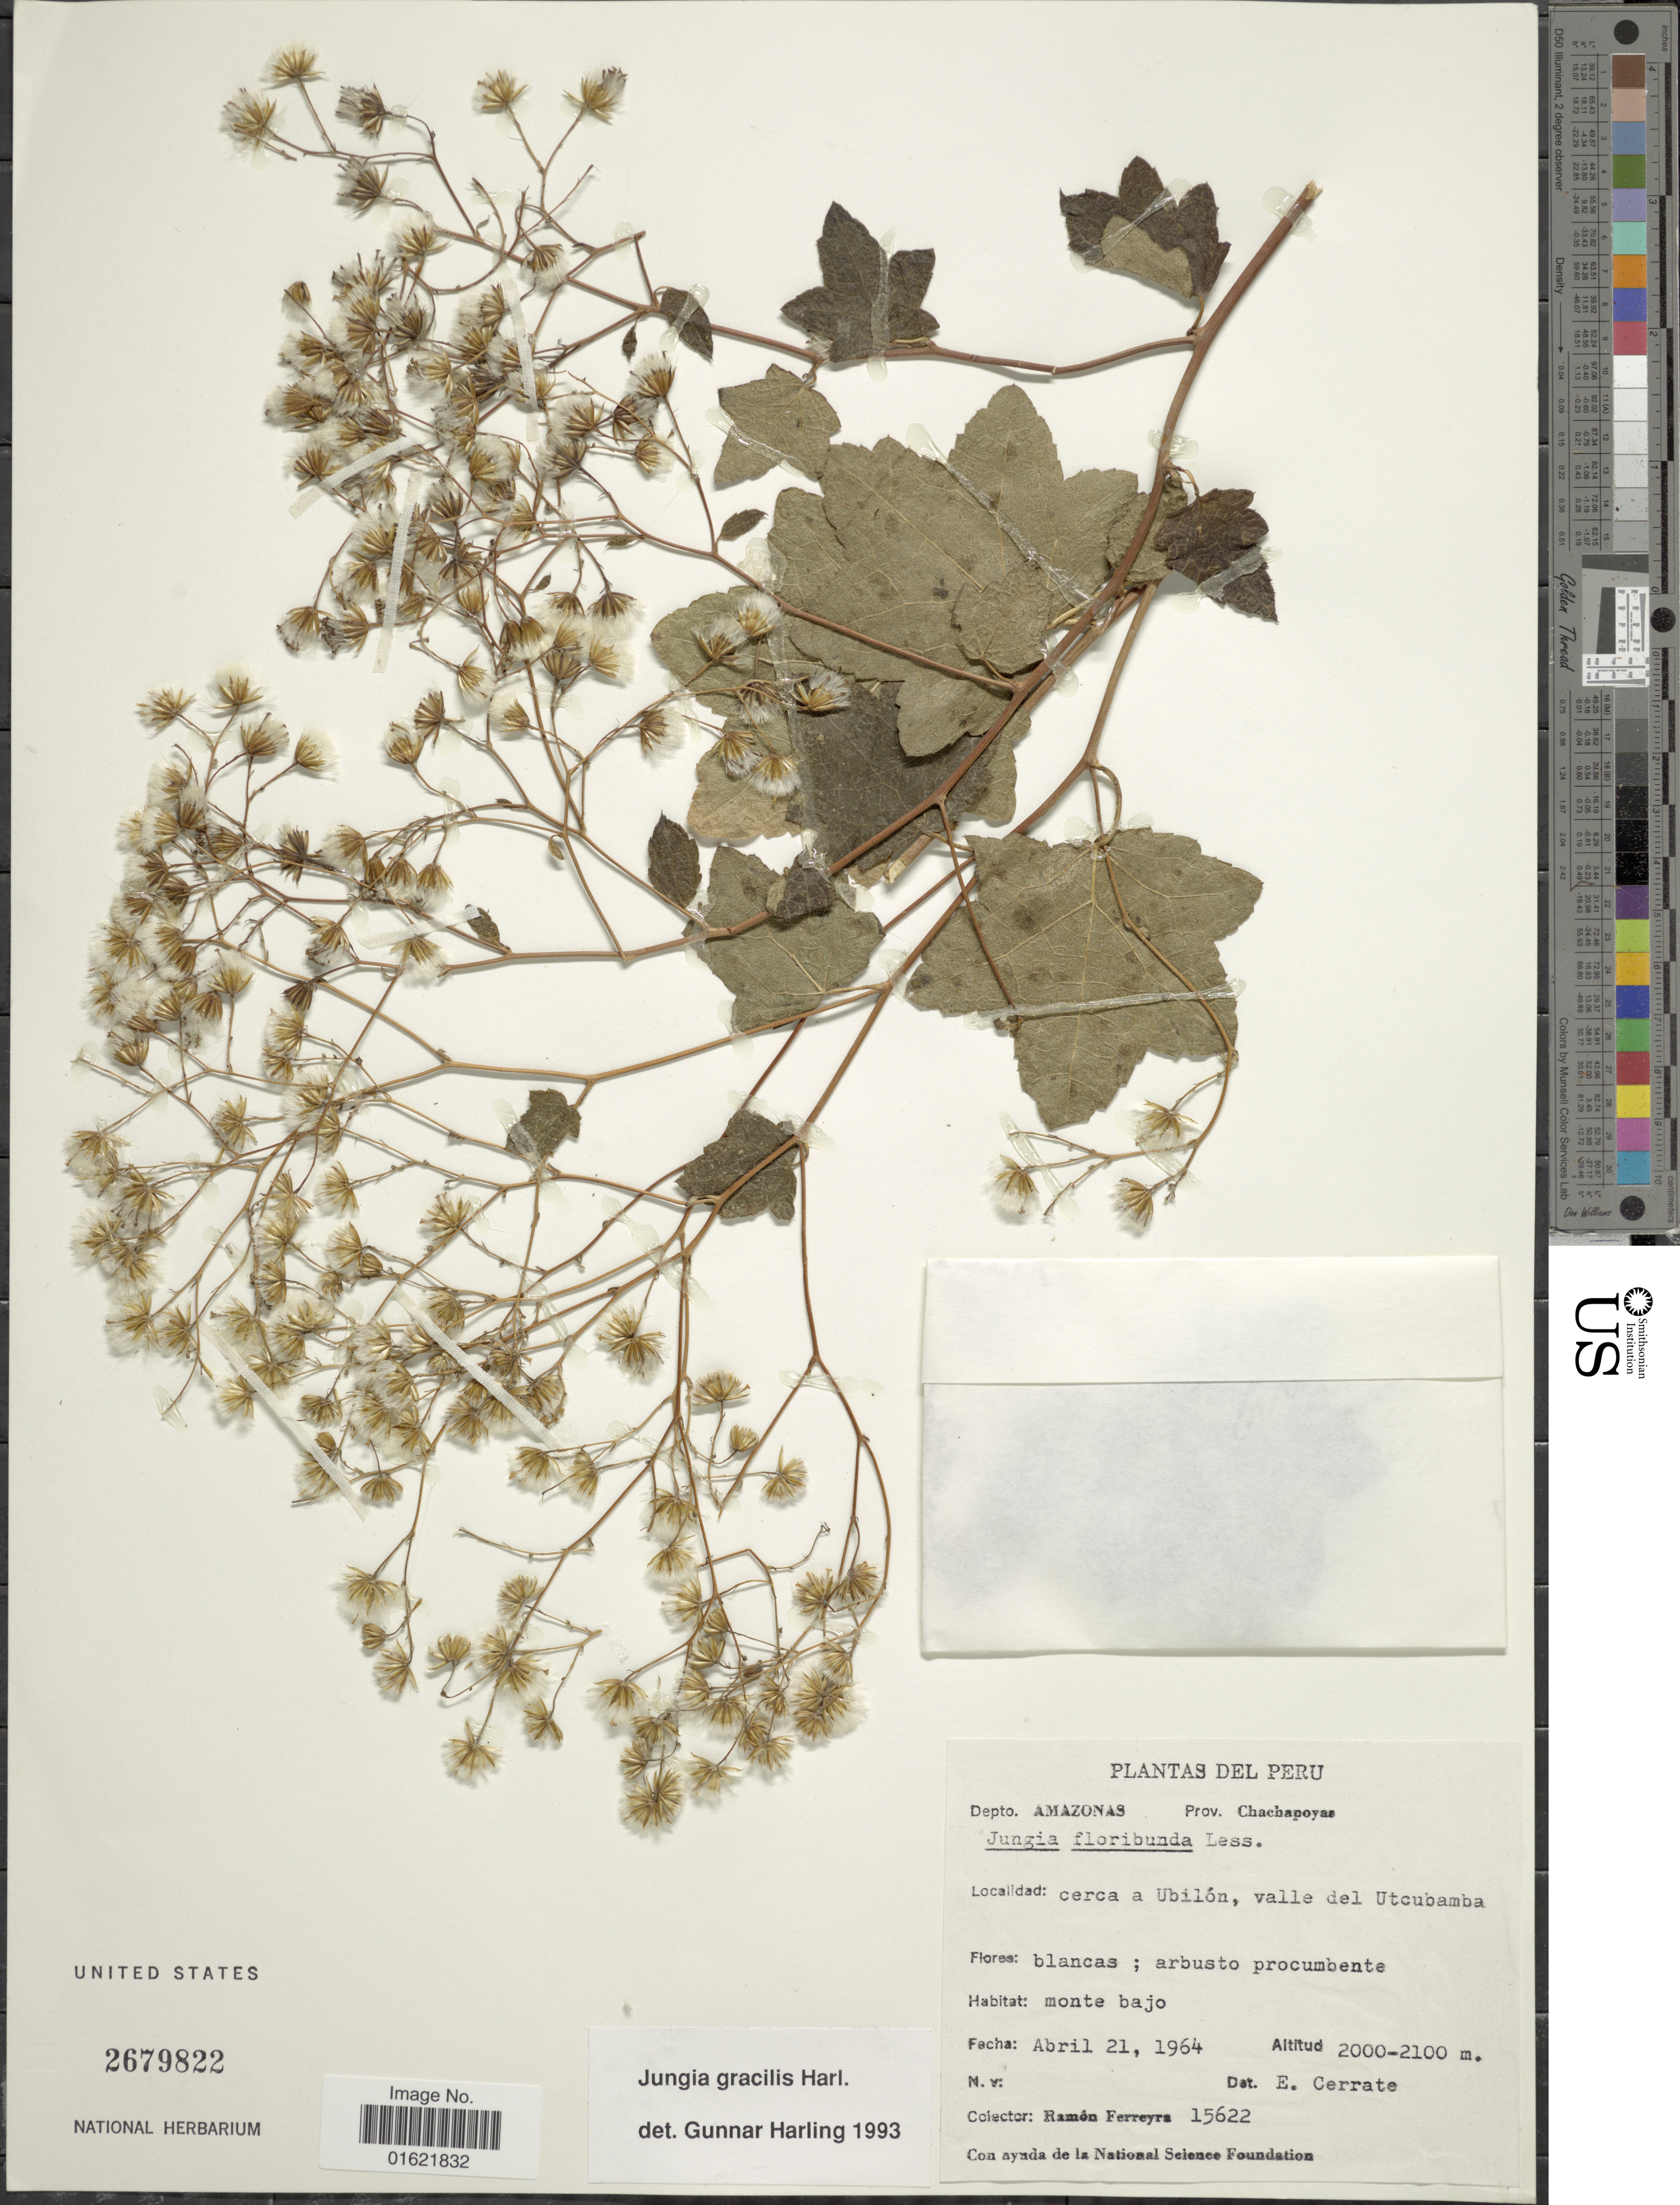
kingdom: Plantae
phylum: Tracheophyta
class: Magnoliopsida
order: Asterales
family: Asteraceae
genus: Jungia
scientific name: Jungia gracilis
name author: Harling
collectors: R. A. Ferreyra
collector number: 15622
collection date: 1964-04-21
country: Peru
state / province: Amazonas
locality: Prov. Chachapoyas, Cerca a Ubilon, valle del Utcubamba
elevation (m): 2000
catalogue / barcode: US 2679822